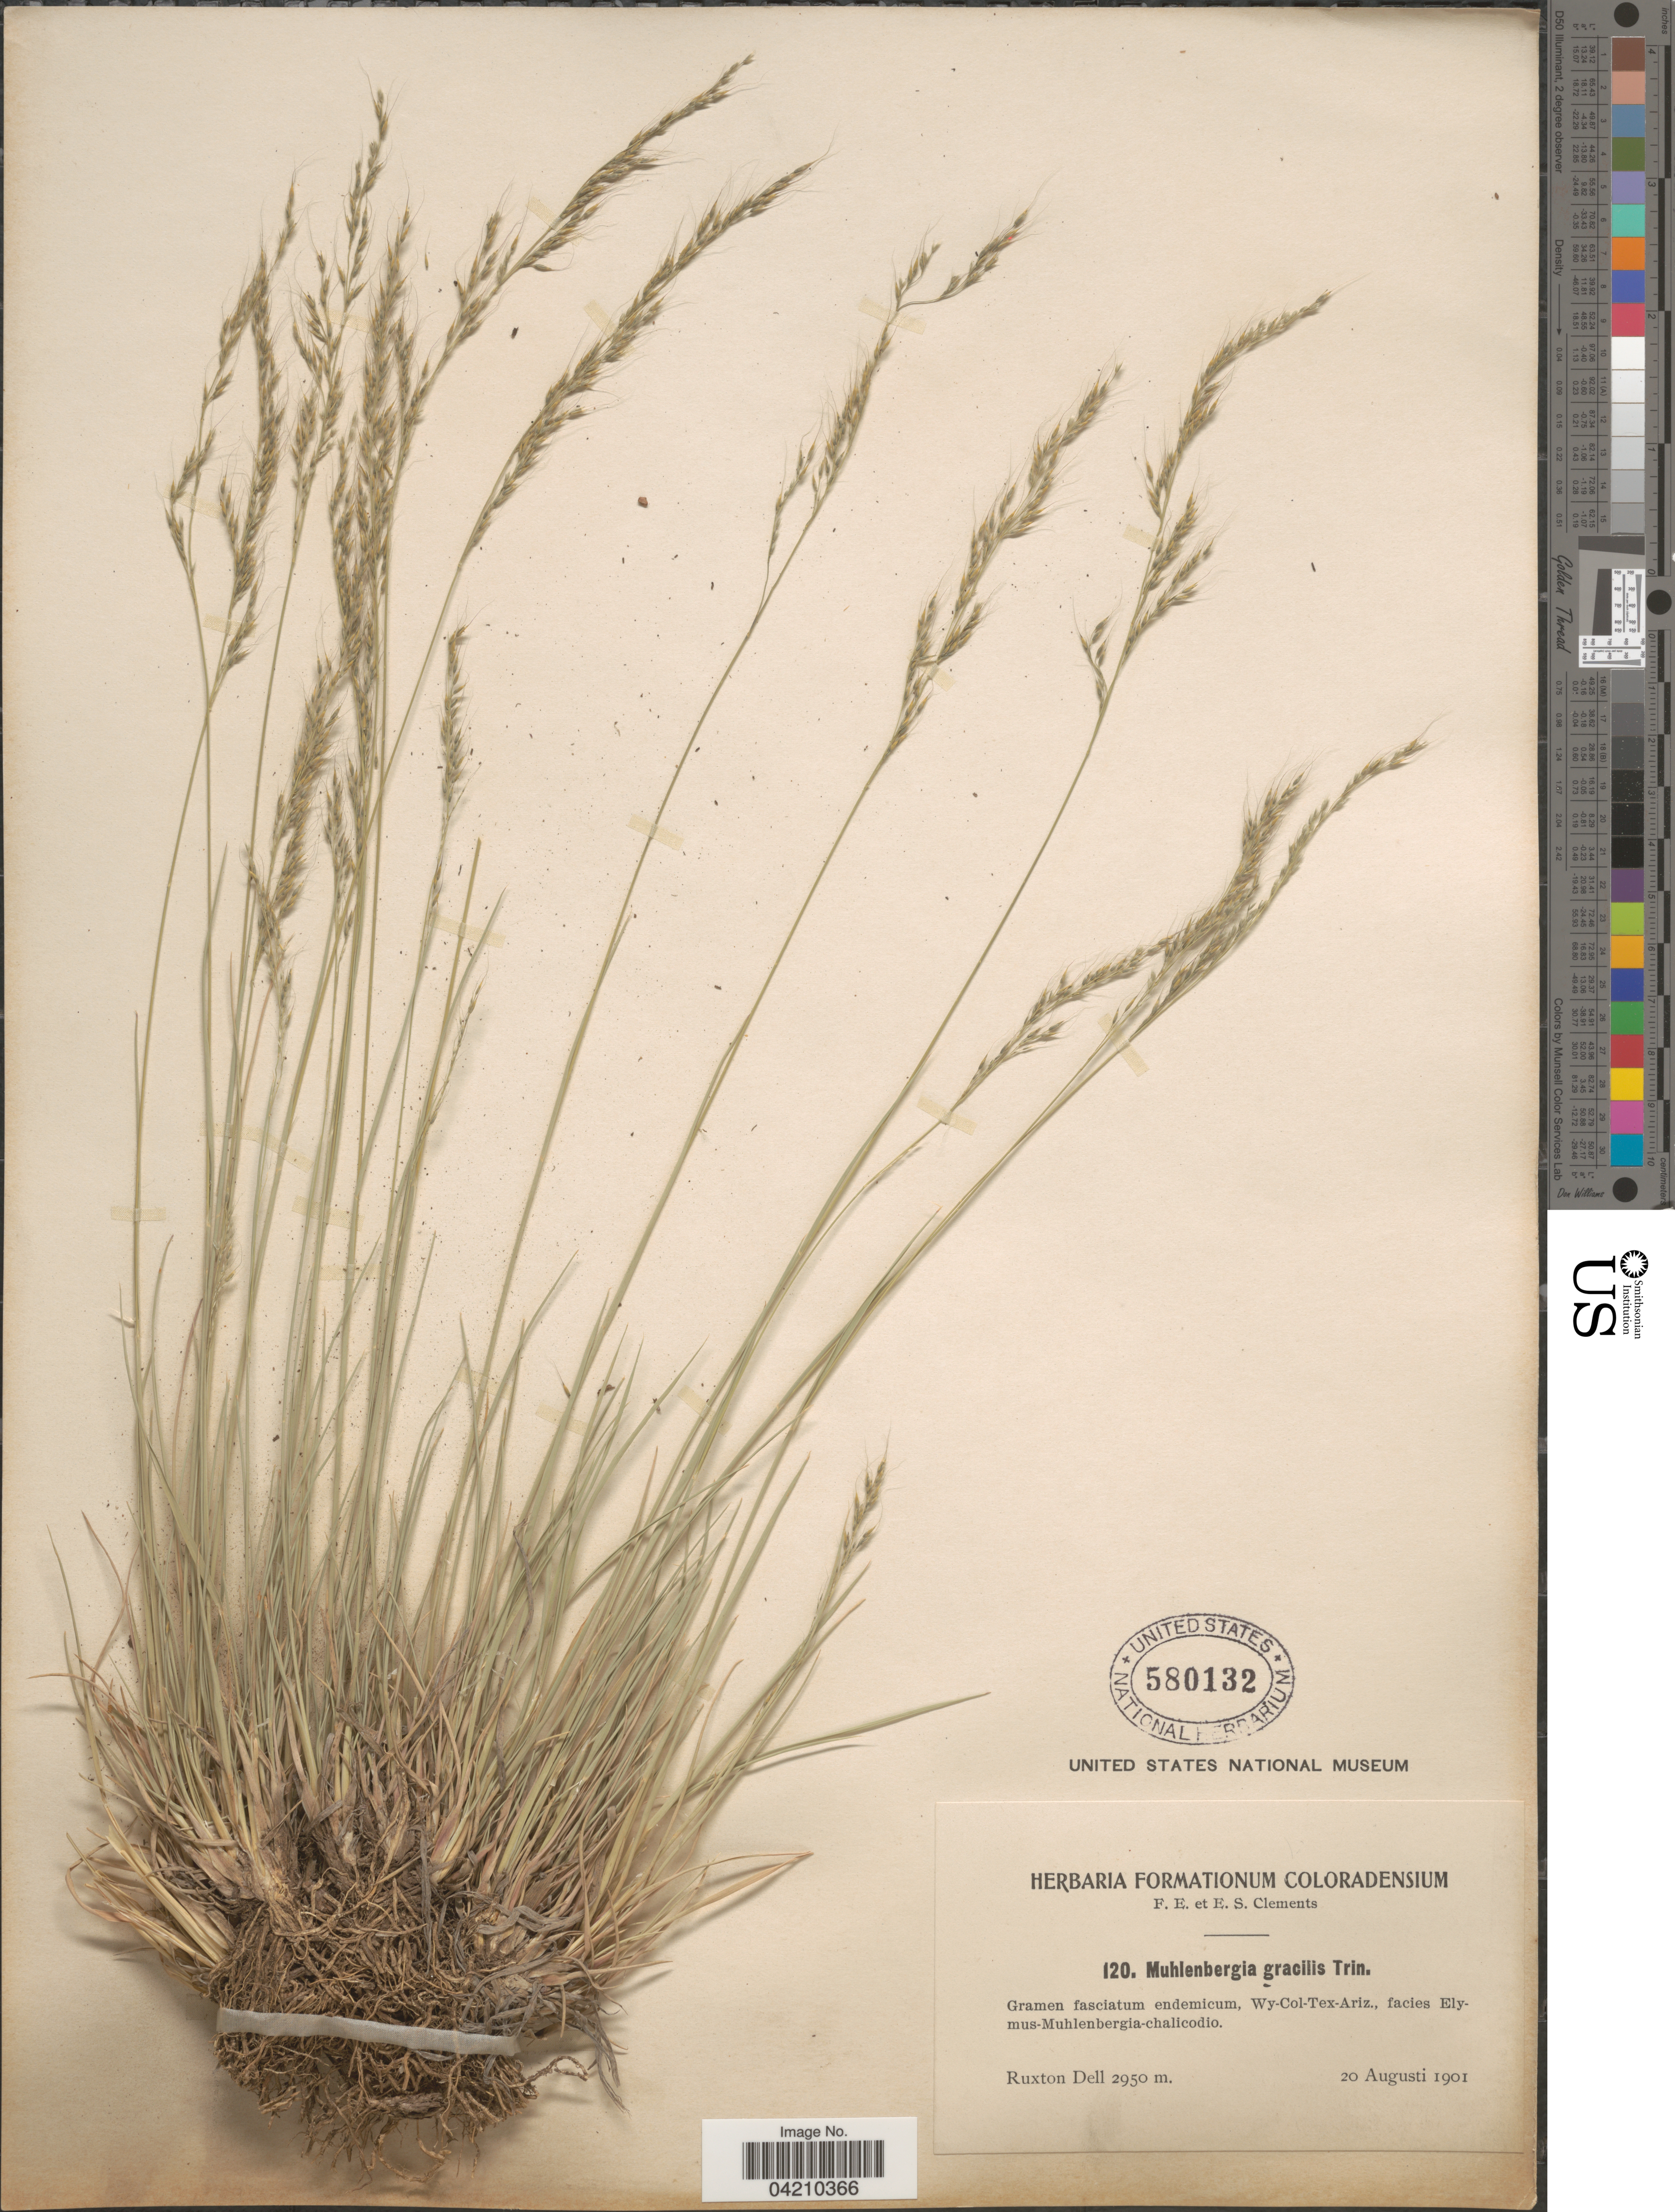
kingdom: Plantae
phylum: Tracheophyta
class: Liliopsida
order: Poales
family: Poaceae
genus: Muhlenbergia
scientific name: Muhlenbergia montana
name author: (Nutt.) Hitchc.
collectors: F. E. Clements & E. S. Clements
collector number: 120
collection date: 1901-08-20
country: United States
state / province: Colorado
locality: Ruxton Dell.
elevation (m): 2950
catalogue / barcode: US 580132